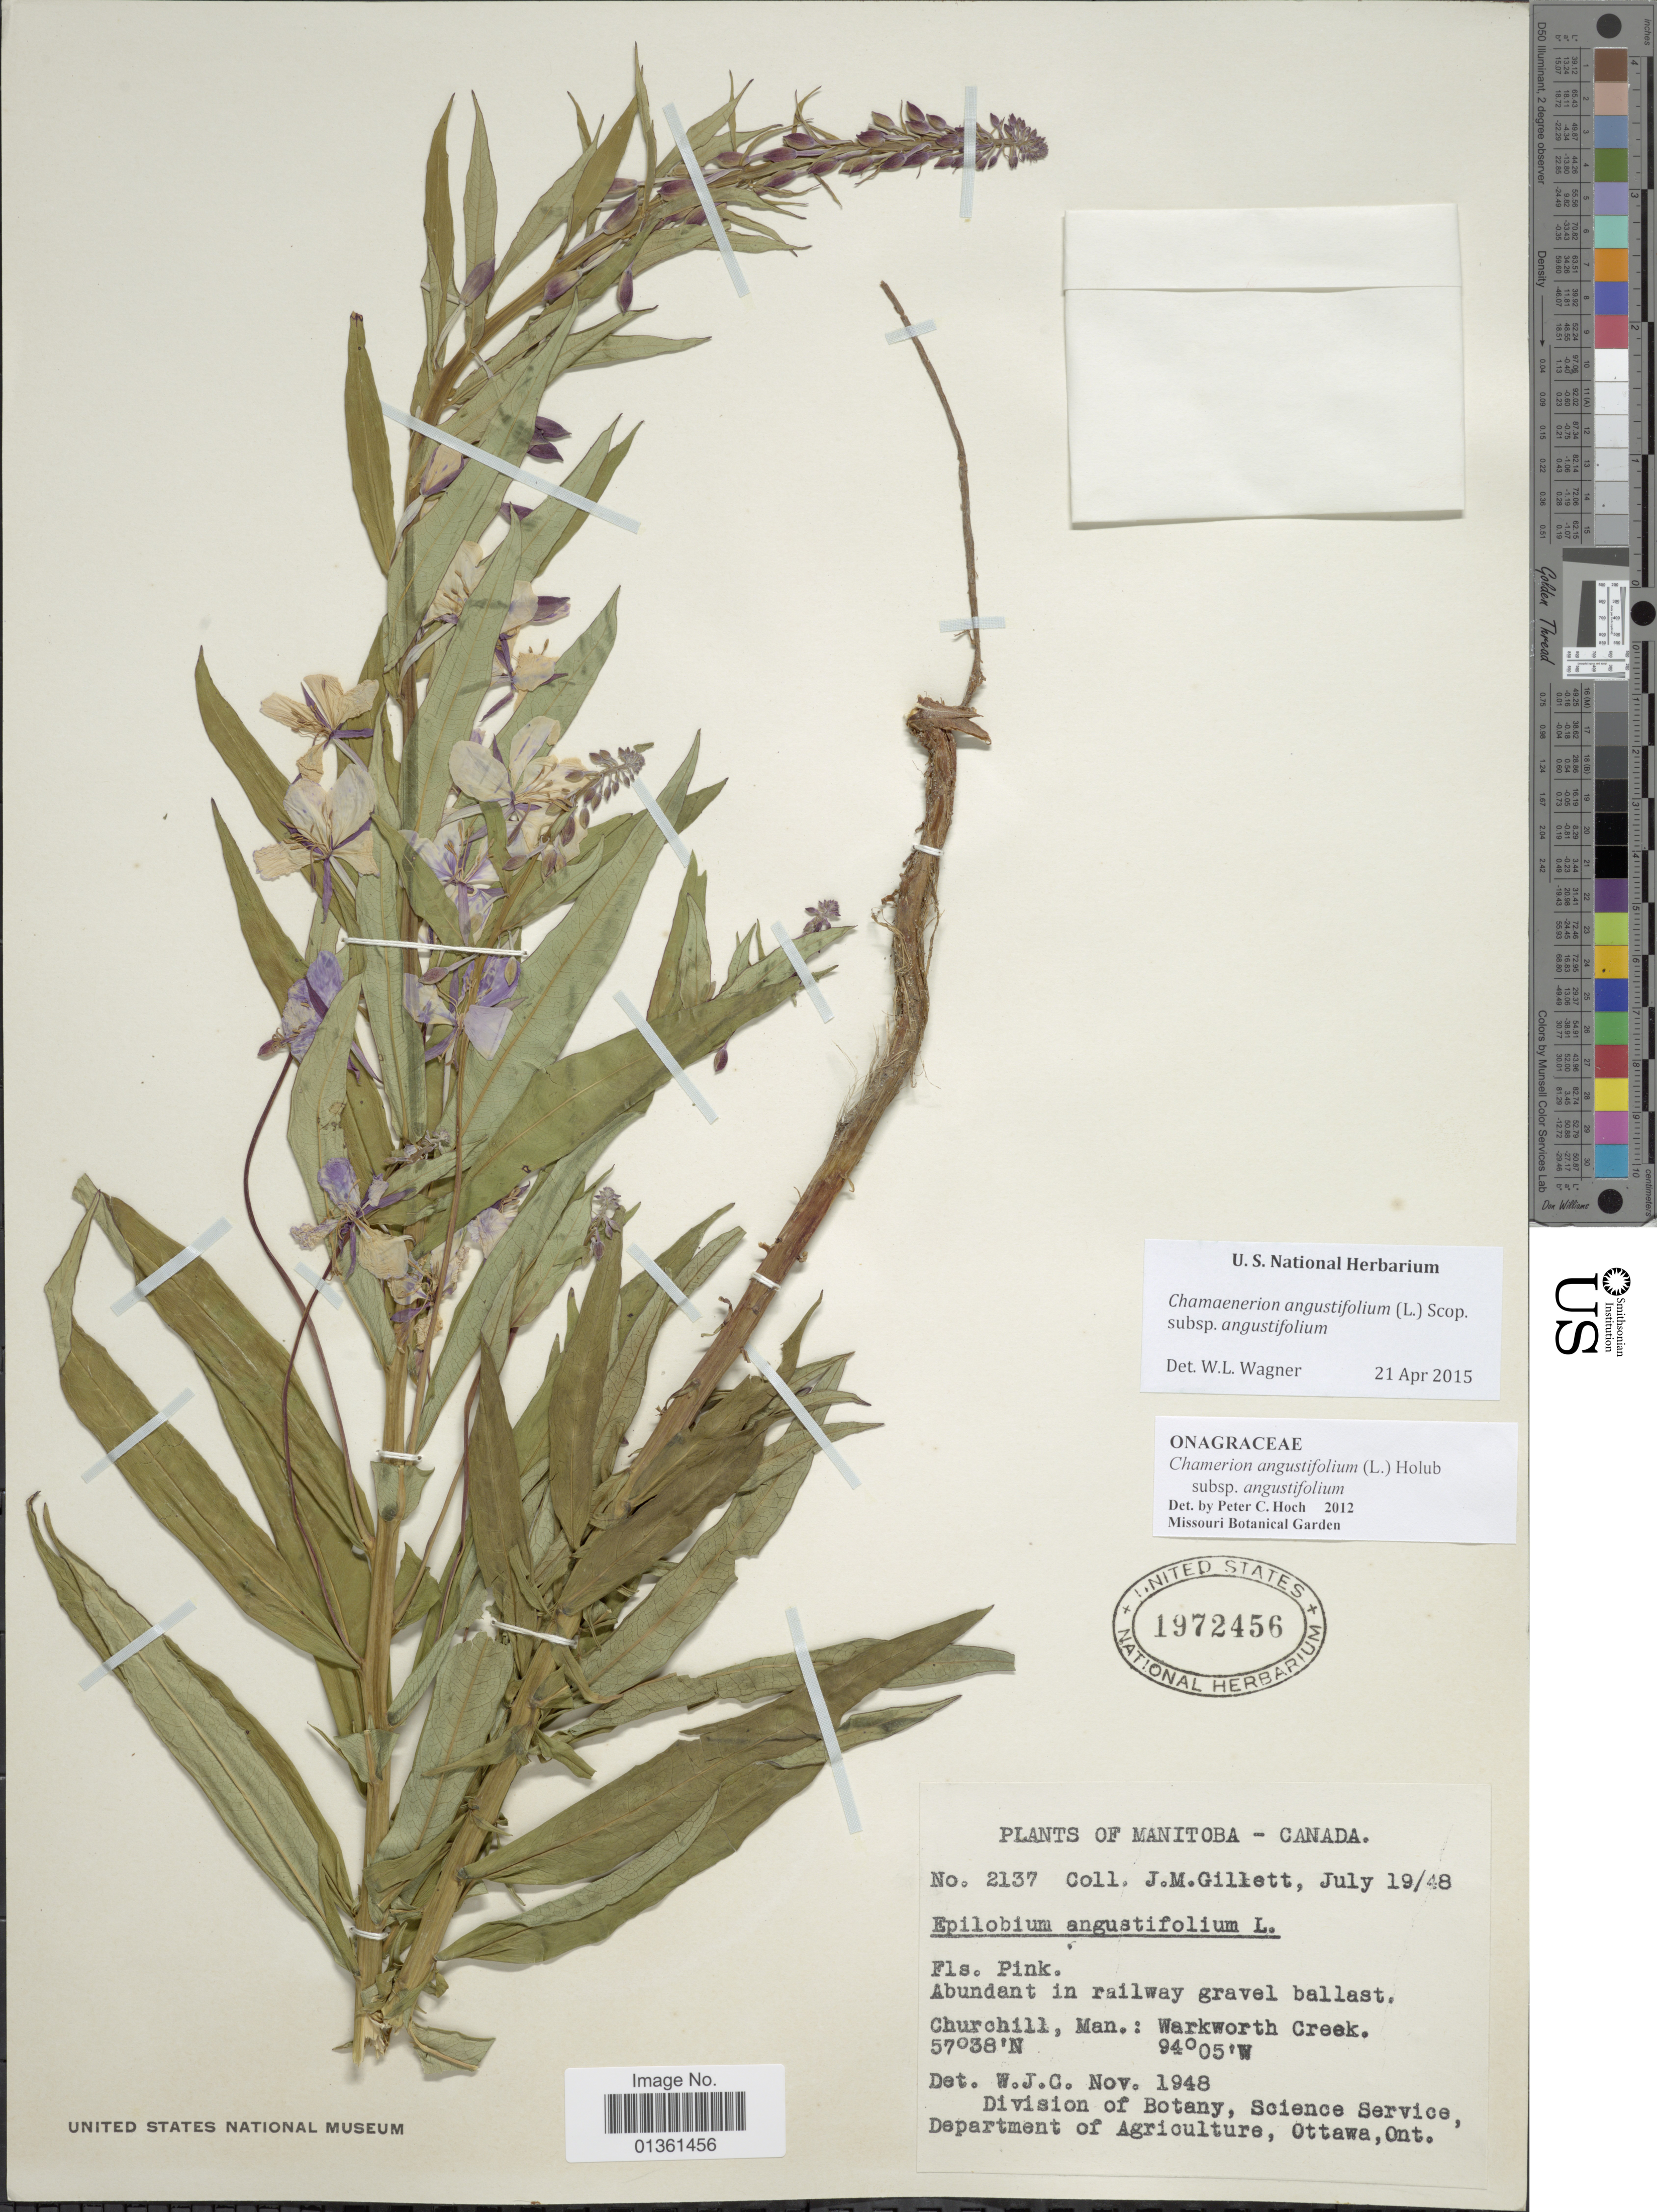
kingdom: Plantae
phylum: Tracheophyta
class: Magnoliopsida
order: Myrtales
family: Onagraceae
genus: Chamaenerion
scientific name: Chamaenerion angustifolium subsp. angustifolium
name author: (L.) Scop.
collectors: J. M. Gillett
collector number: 2137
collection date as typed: Transcribed d/m/y: 19/7/48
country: Canada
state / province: Manitoba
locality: Churchill, Man.: Warkworth Creek.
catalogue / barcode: US 1972456